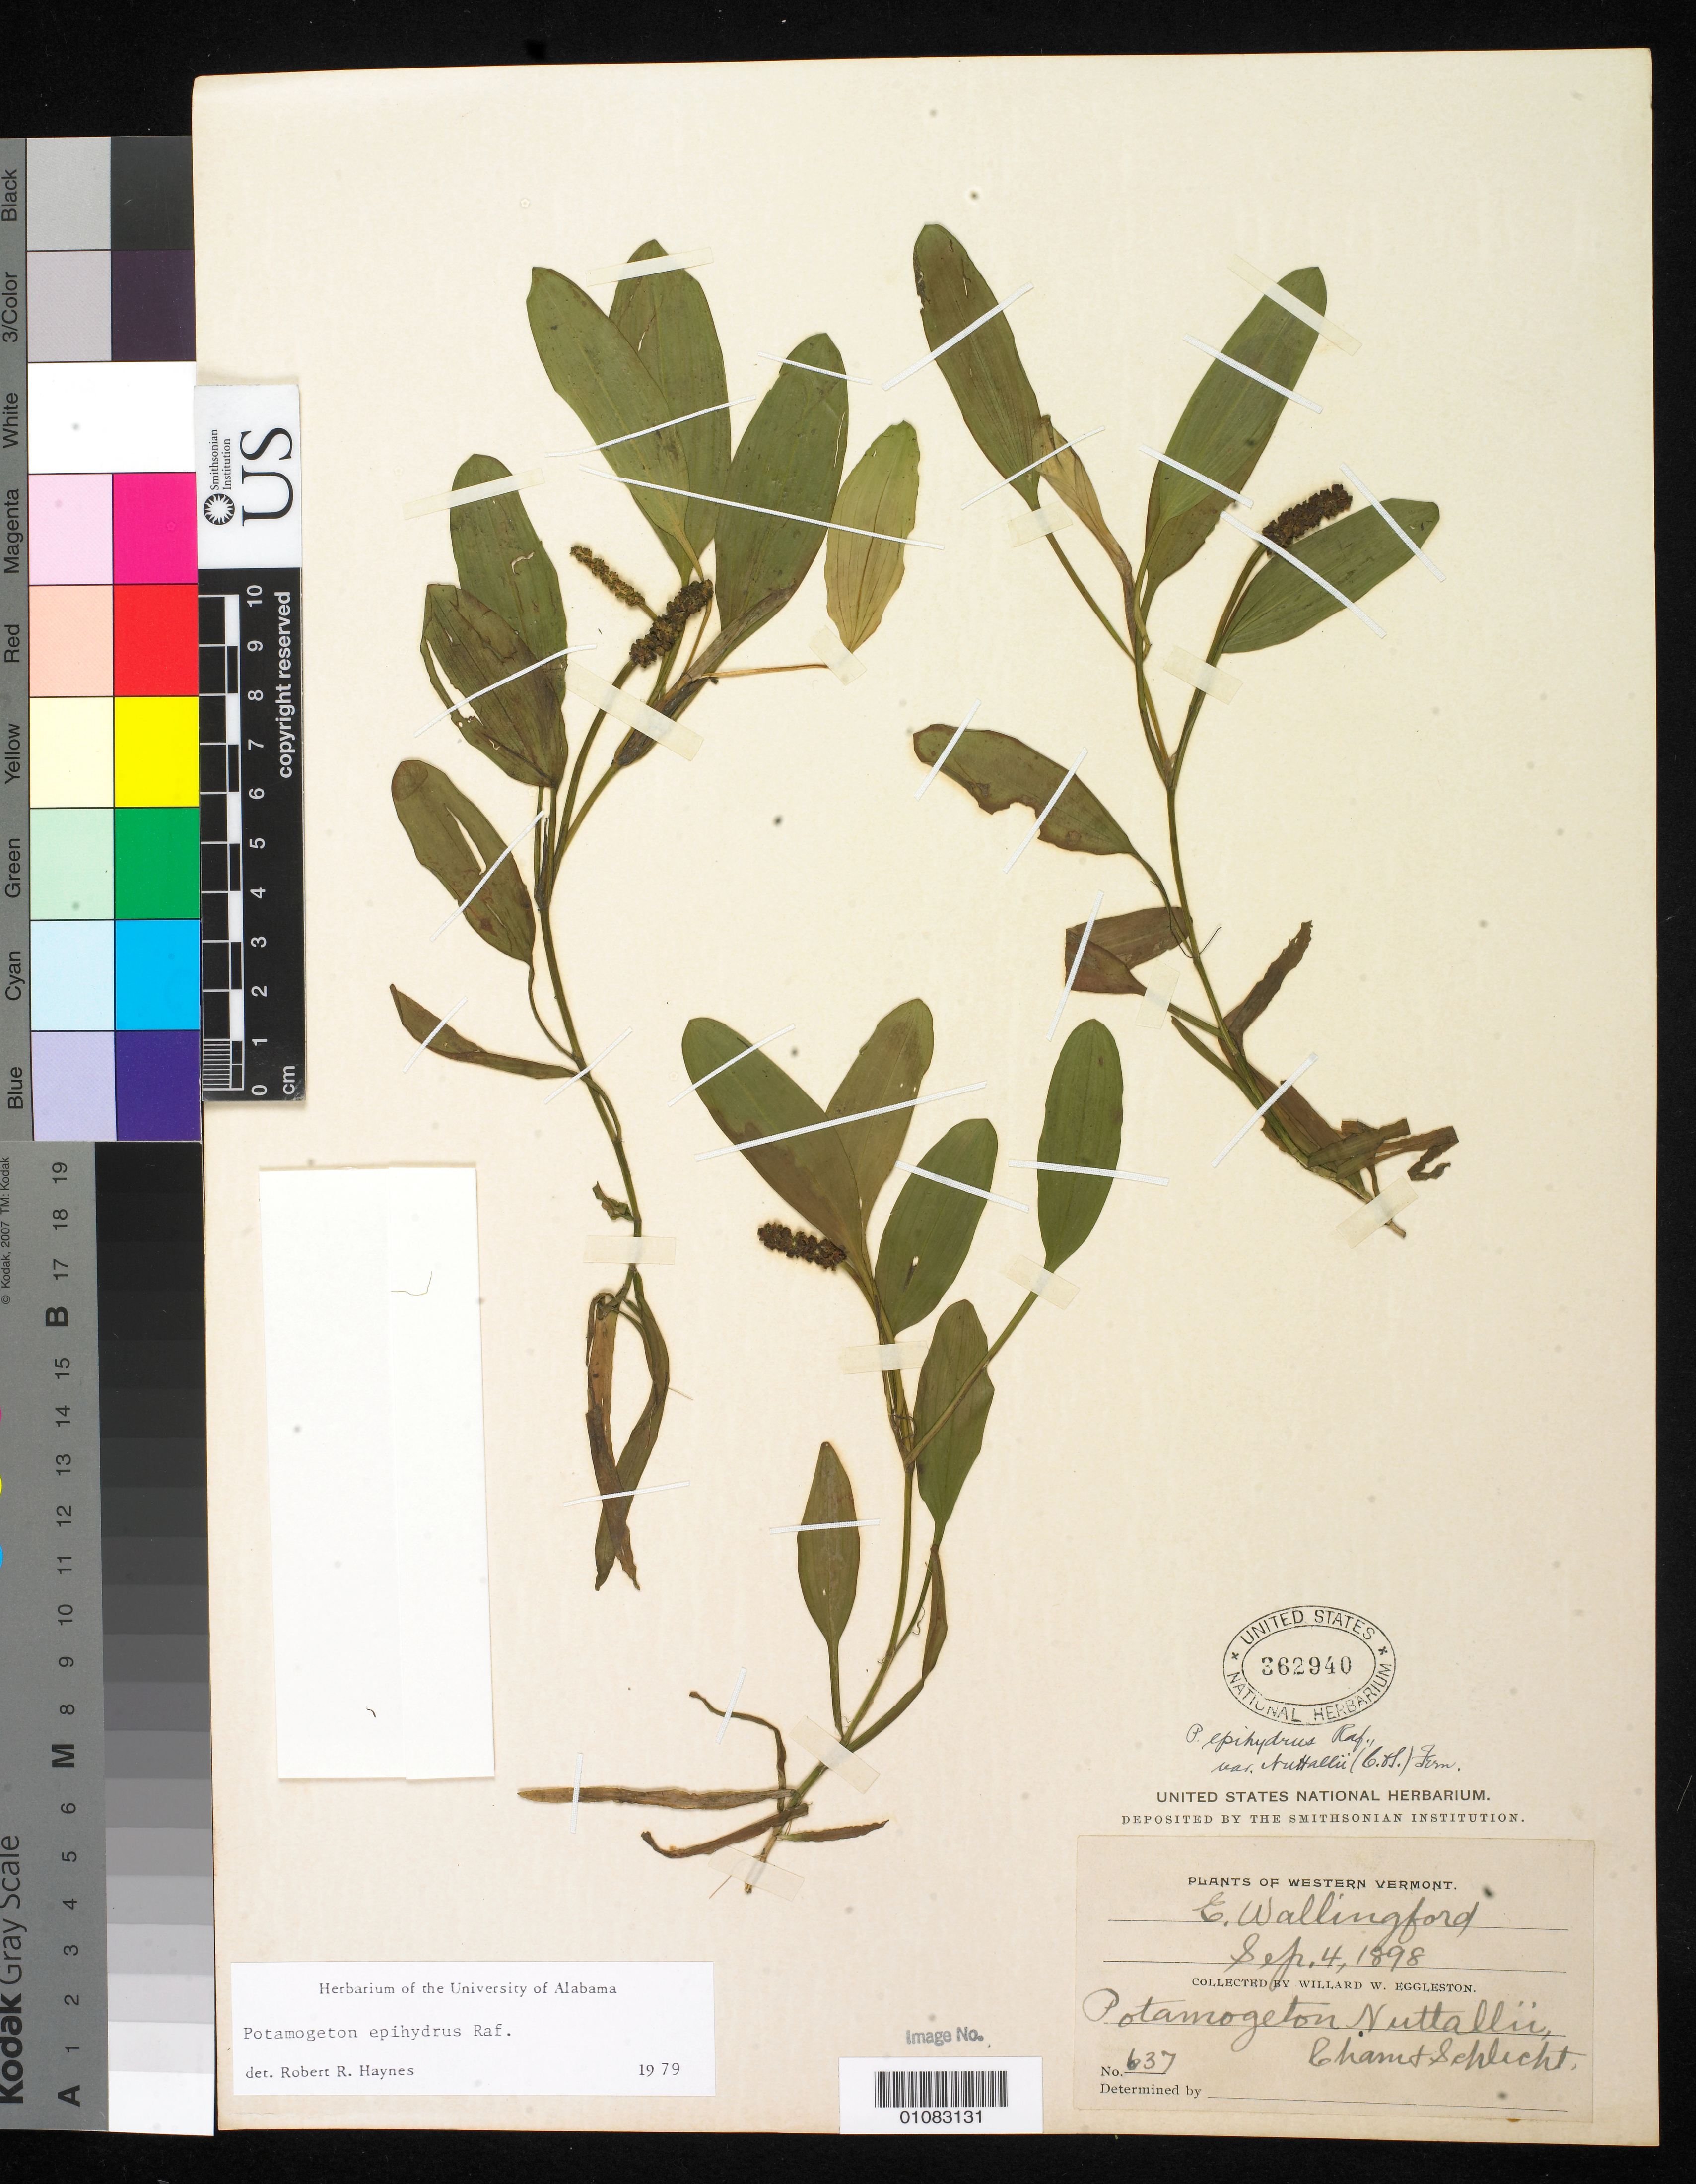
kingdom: Plantae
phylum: Tracheophyta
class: Liliopsida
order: Alismatales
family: Potamogetonaceae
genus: Potamogeton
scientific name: Potamogeton epihydrus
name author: Raf.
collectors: W. W. Eggleston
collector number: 637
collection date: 1898-09-04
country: United States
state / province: Vermont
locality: East Wallingford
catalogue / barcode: US 362940